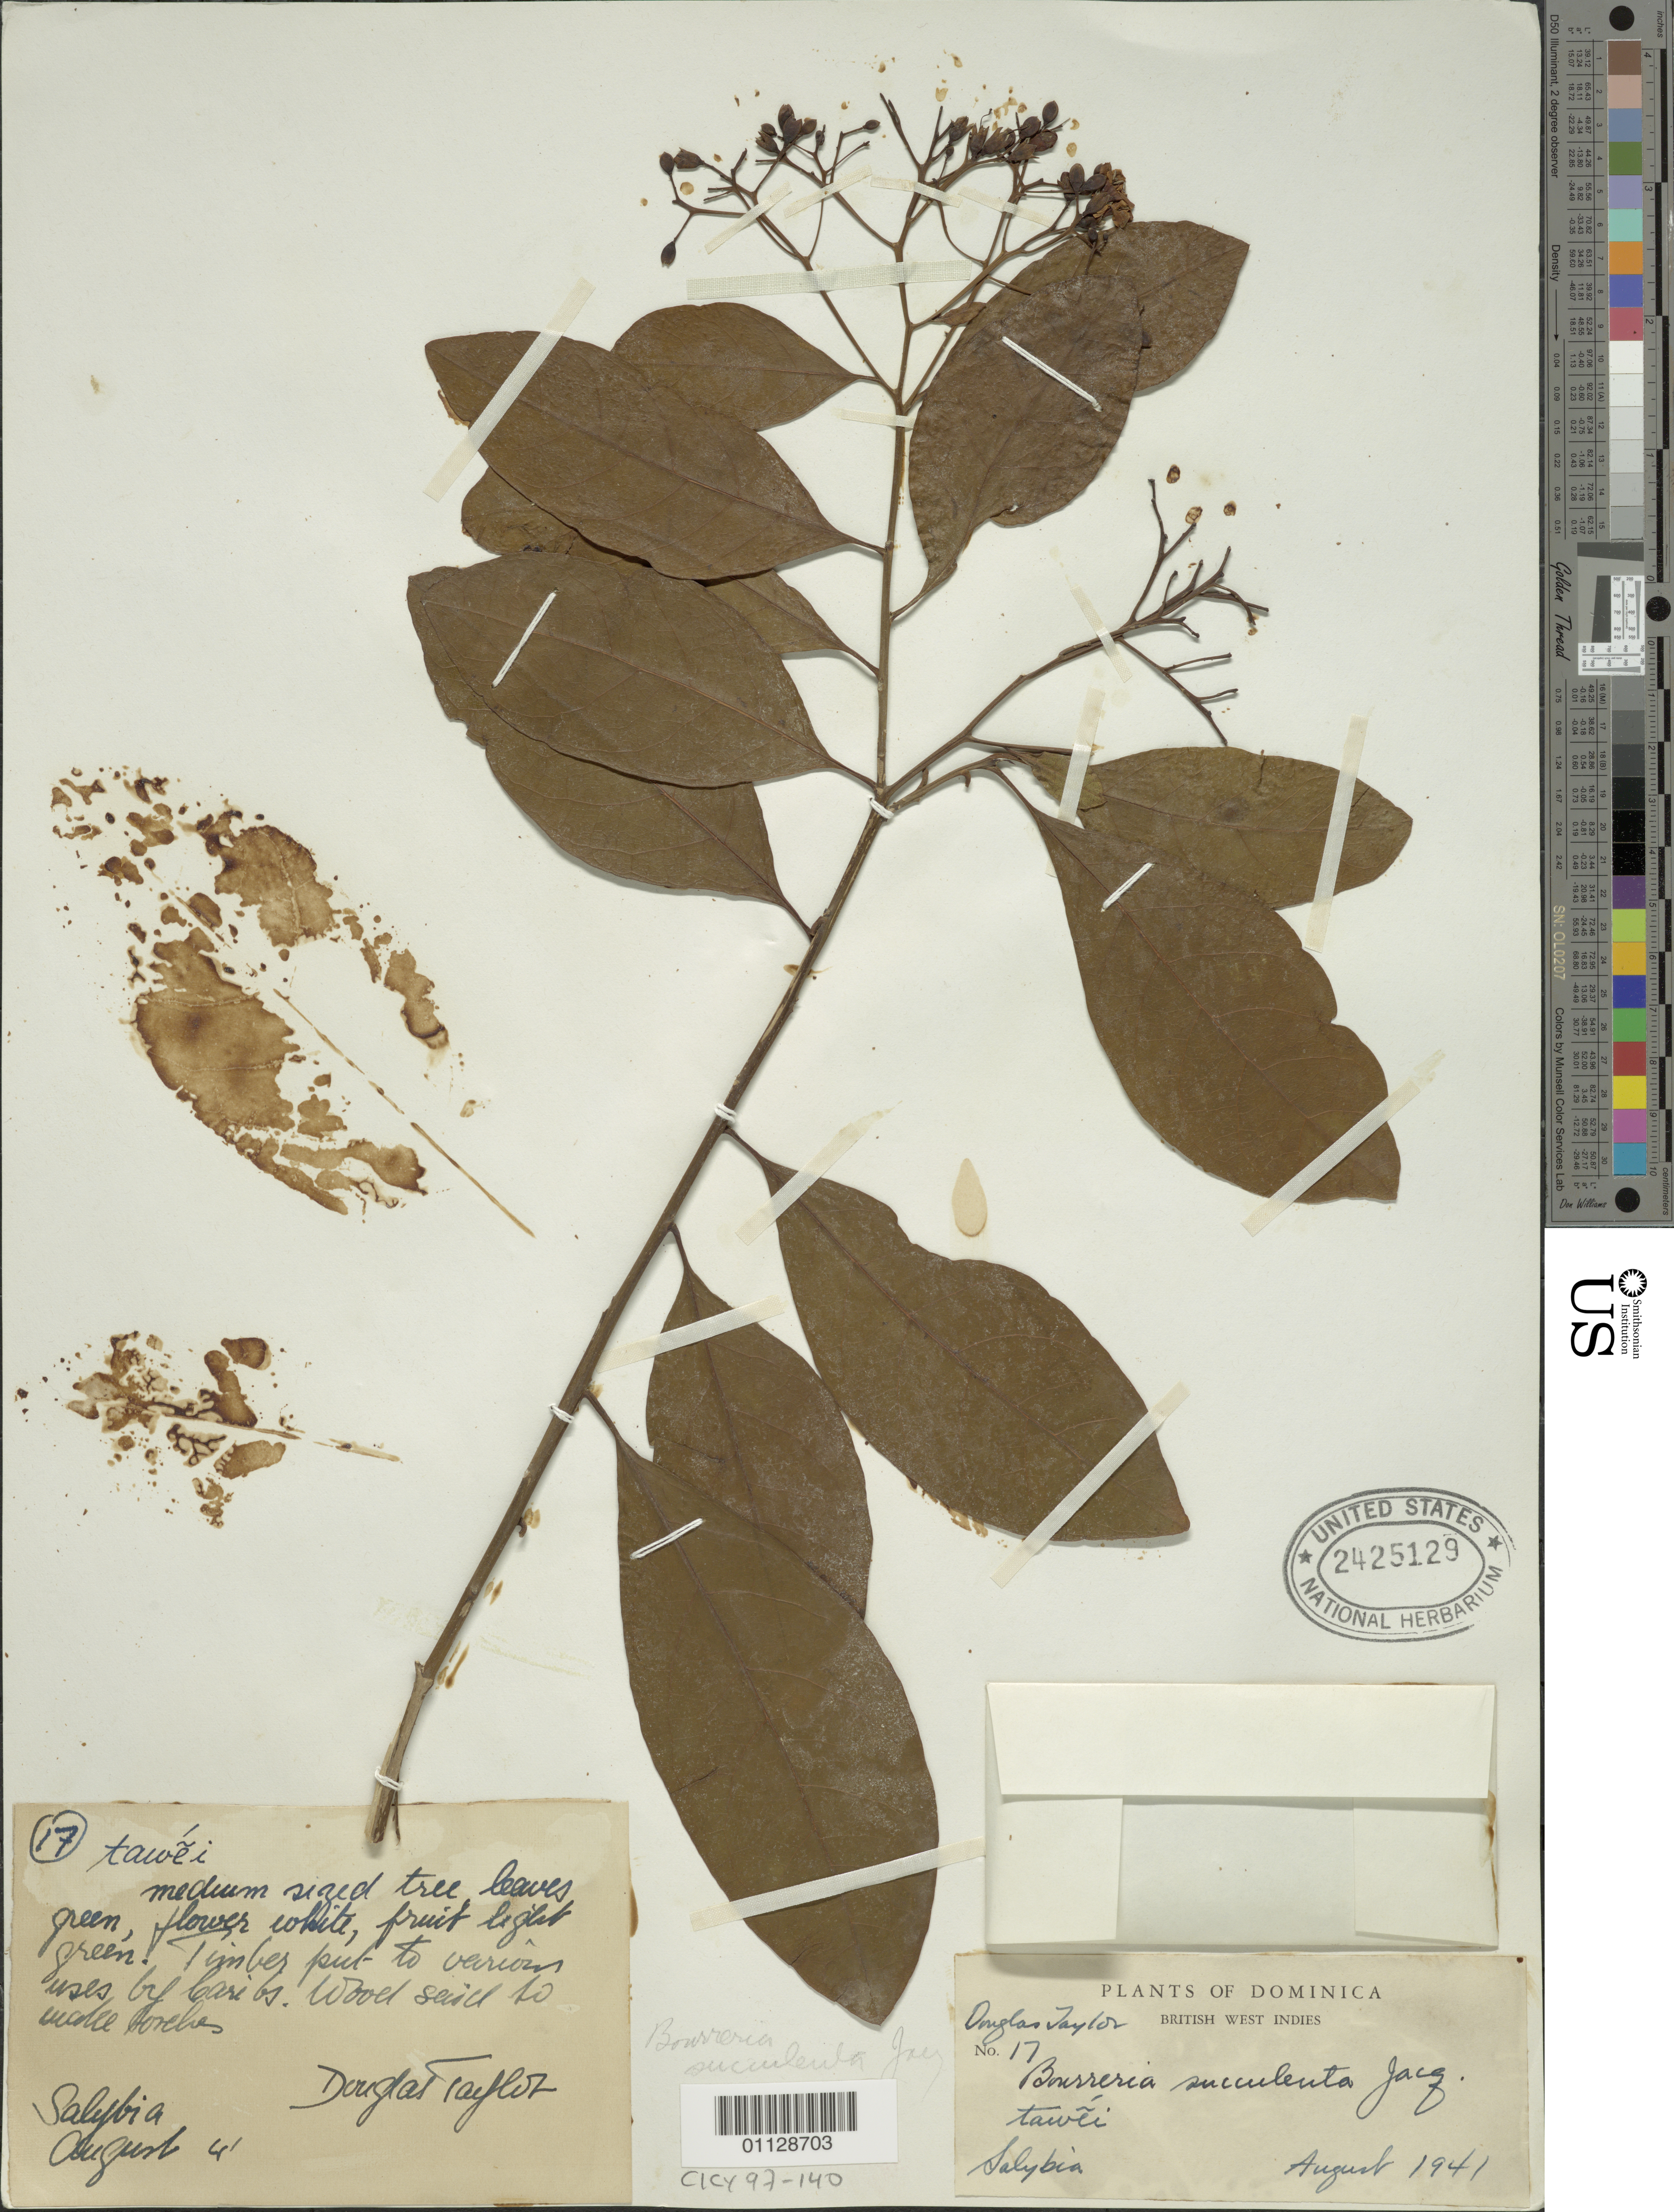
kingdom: Plantae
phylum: Tracheophyta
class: Magnoliopsida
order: Boraginales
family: Ehretiaceae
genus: Bourreria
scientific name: Bourreria succulenta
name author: Jacq.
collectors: D. Taylor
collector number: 17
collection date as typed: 01 Aug 1941 to 31 Aug 1941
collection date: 1941-08-01/1941-08-31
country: Dominica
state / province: St. David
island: Dominica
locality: Salybia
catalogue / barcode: US 2425129